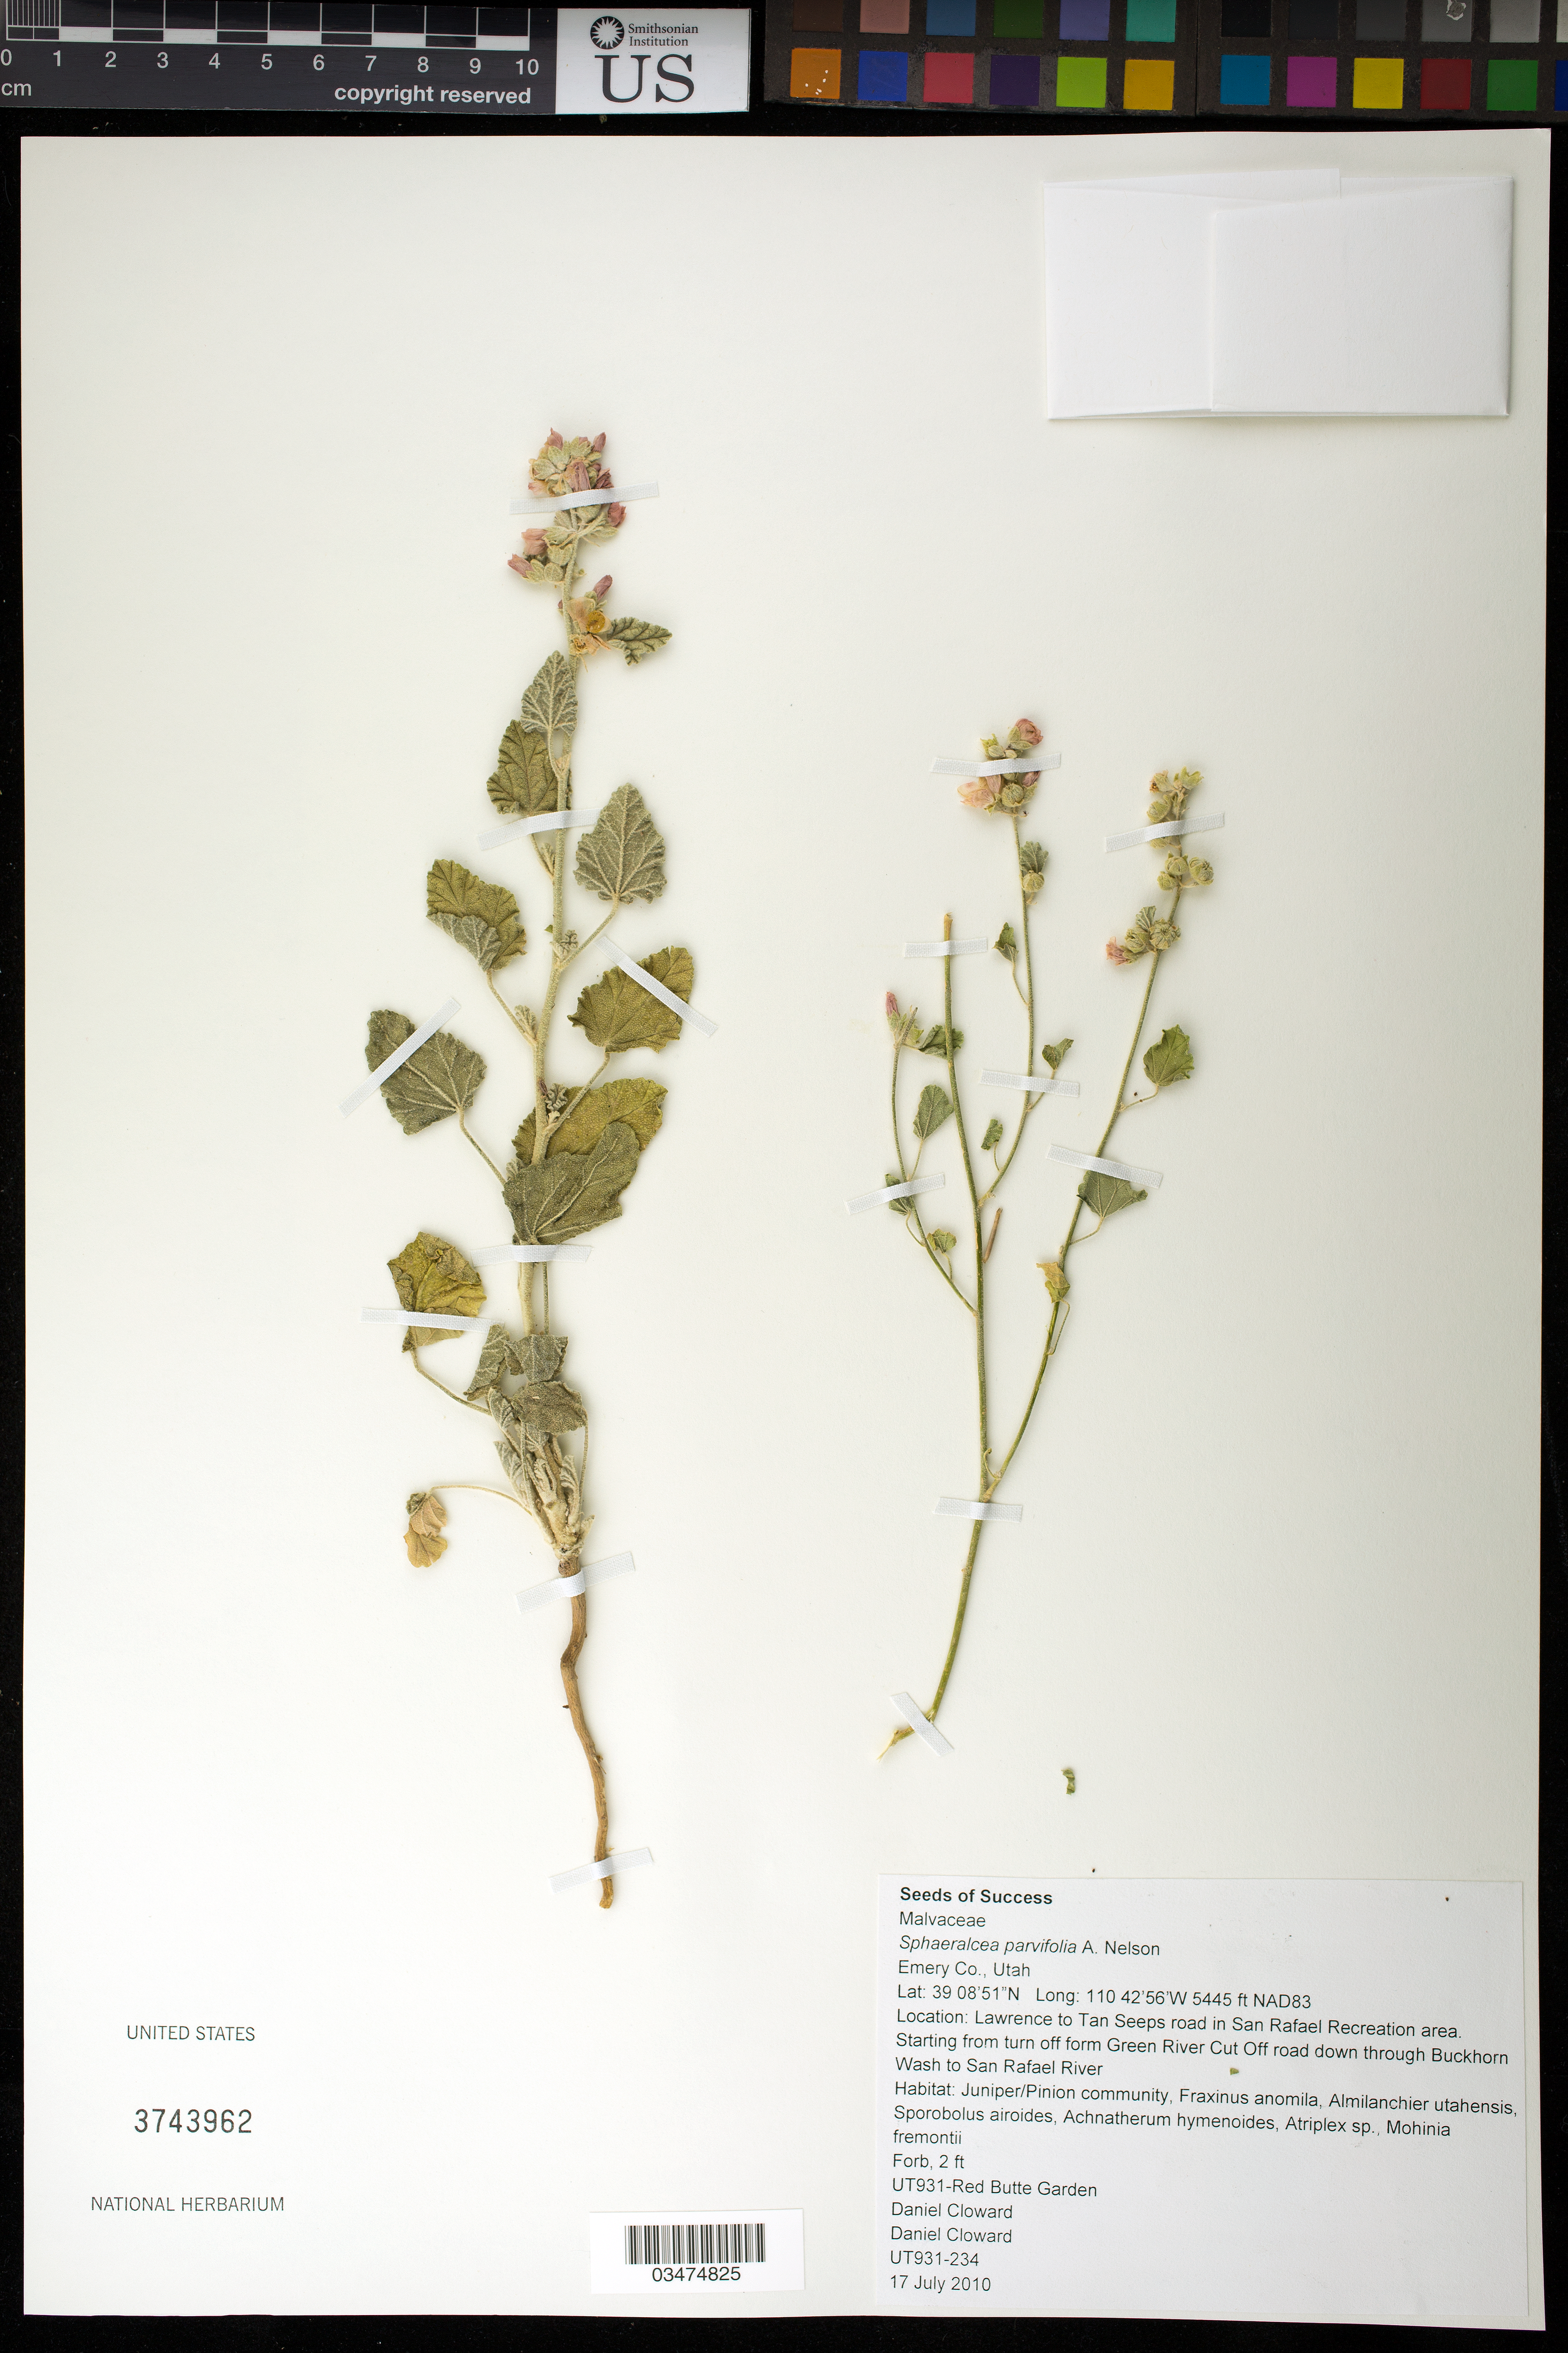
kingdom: Plantae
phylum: Tracheophyta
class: Magnoliopsida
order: Malvales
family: Malvaceae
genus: Sphaeralcea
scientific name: Sphaeralcea parvifolia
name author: A. Nelson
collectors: D. Cloward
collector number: UT931-234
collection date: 2010-07-17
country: United States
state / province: Utah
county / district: Emery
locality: From Green River Cut Off road down through Buckhorn Wash to San Rafael River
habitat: Juniper/Pinion community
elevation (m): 1660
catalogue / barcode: US 3743962